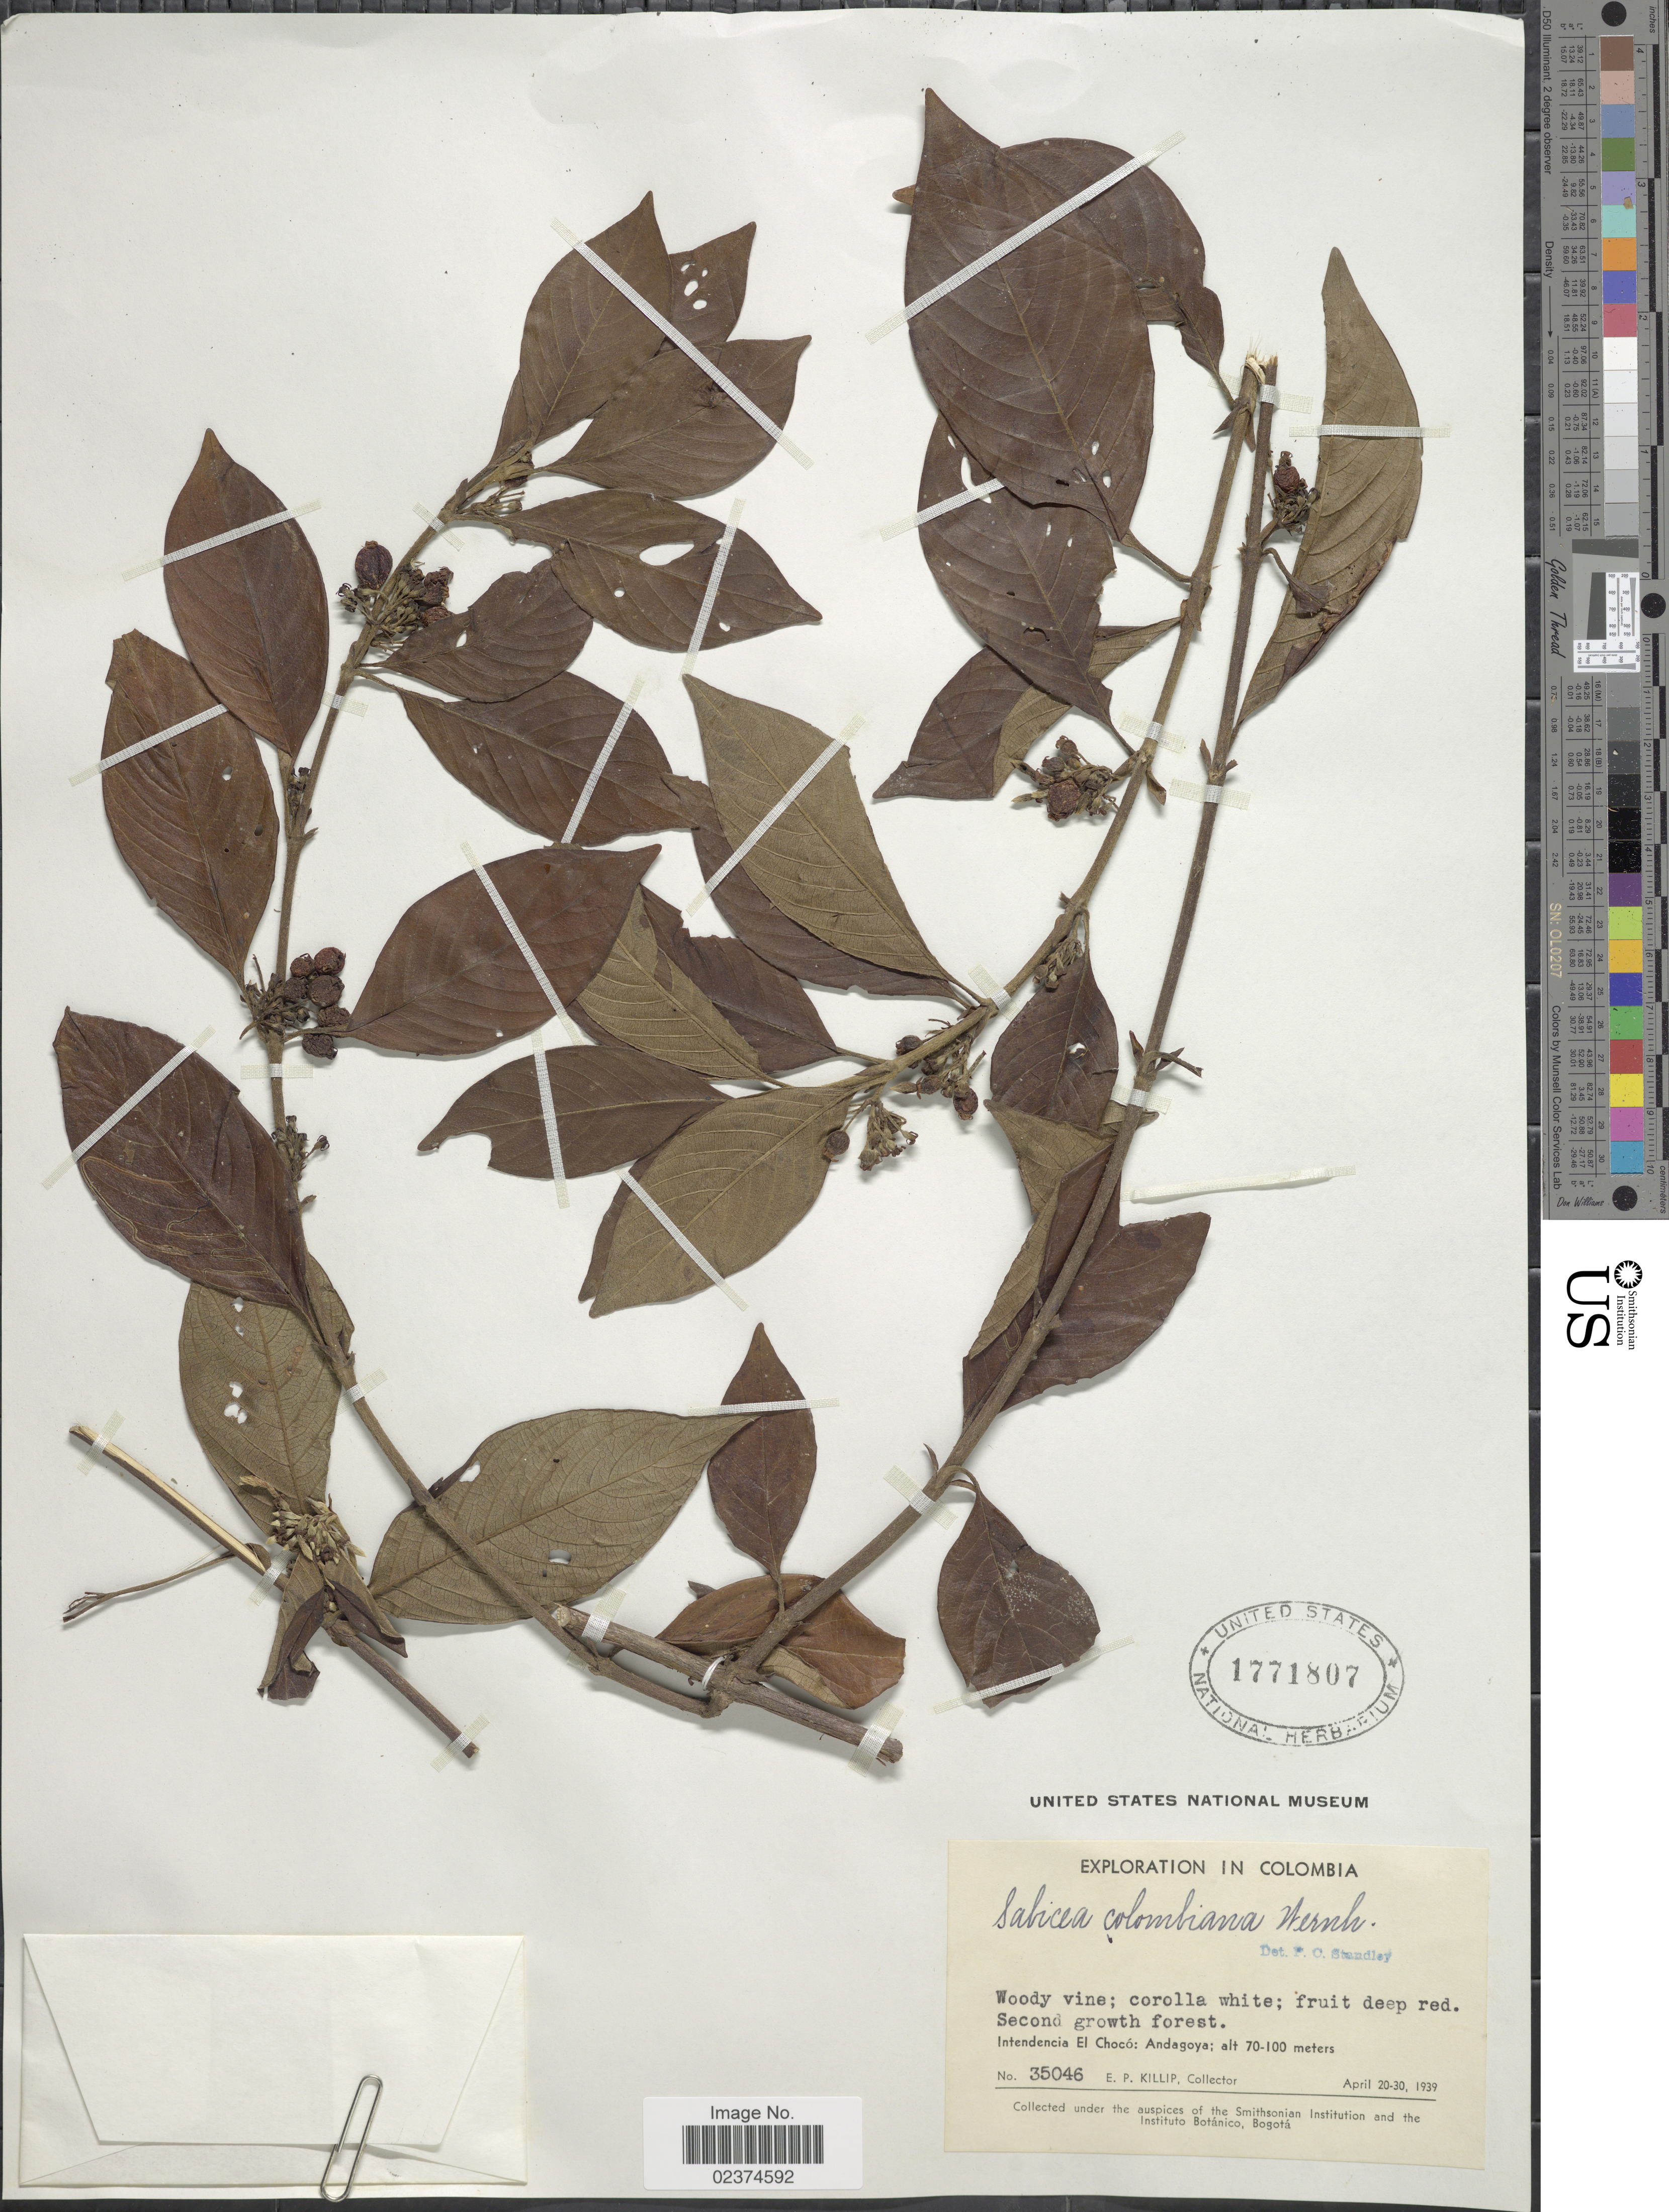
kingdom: Plantae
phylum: Tracheophyta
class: Magnoliopsida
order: Gentianales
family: Rubiaceae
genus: Sabicea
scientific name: Sabicea colombiana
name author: Wernham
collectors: E. P. Killip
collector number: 35046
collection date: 1939-04-20/1939-04-30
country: Colombia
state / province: Chocó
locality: Intendencia El Choco: Andagoya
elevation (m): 70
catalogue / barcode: US 1771807